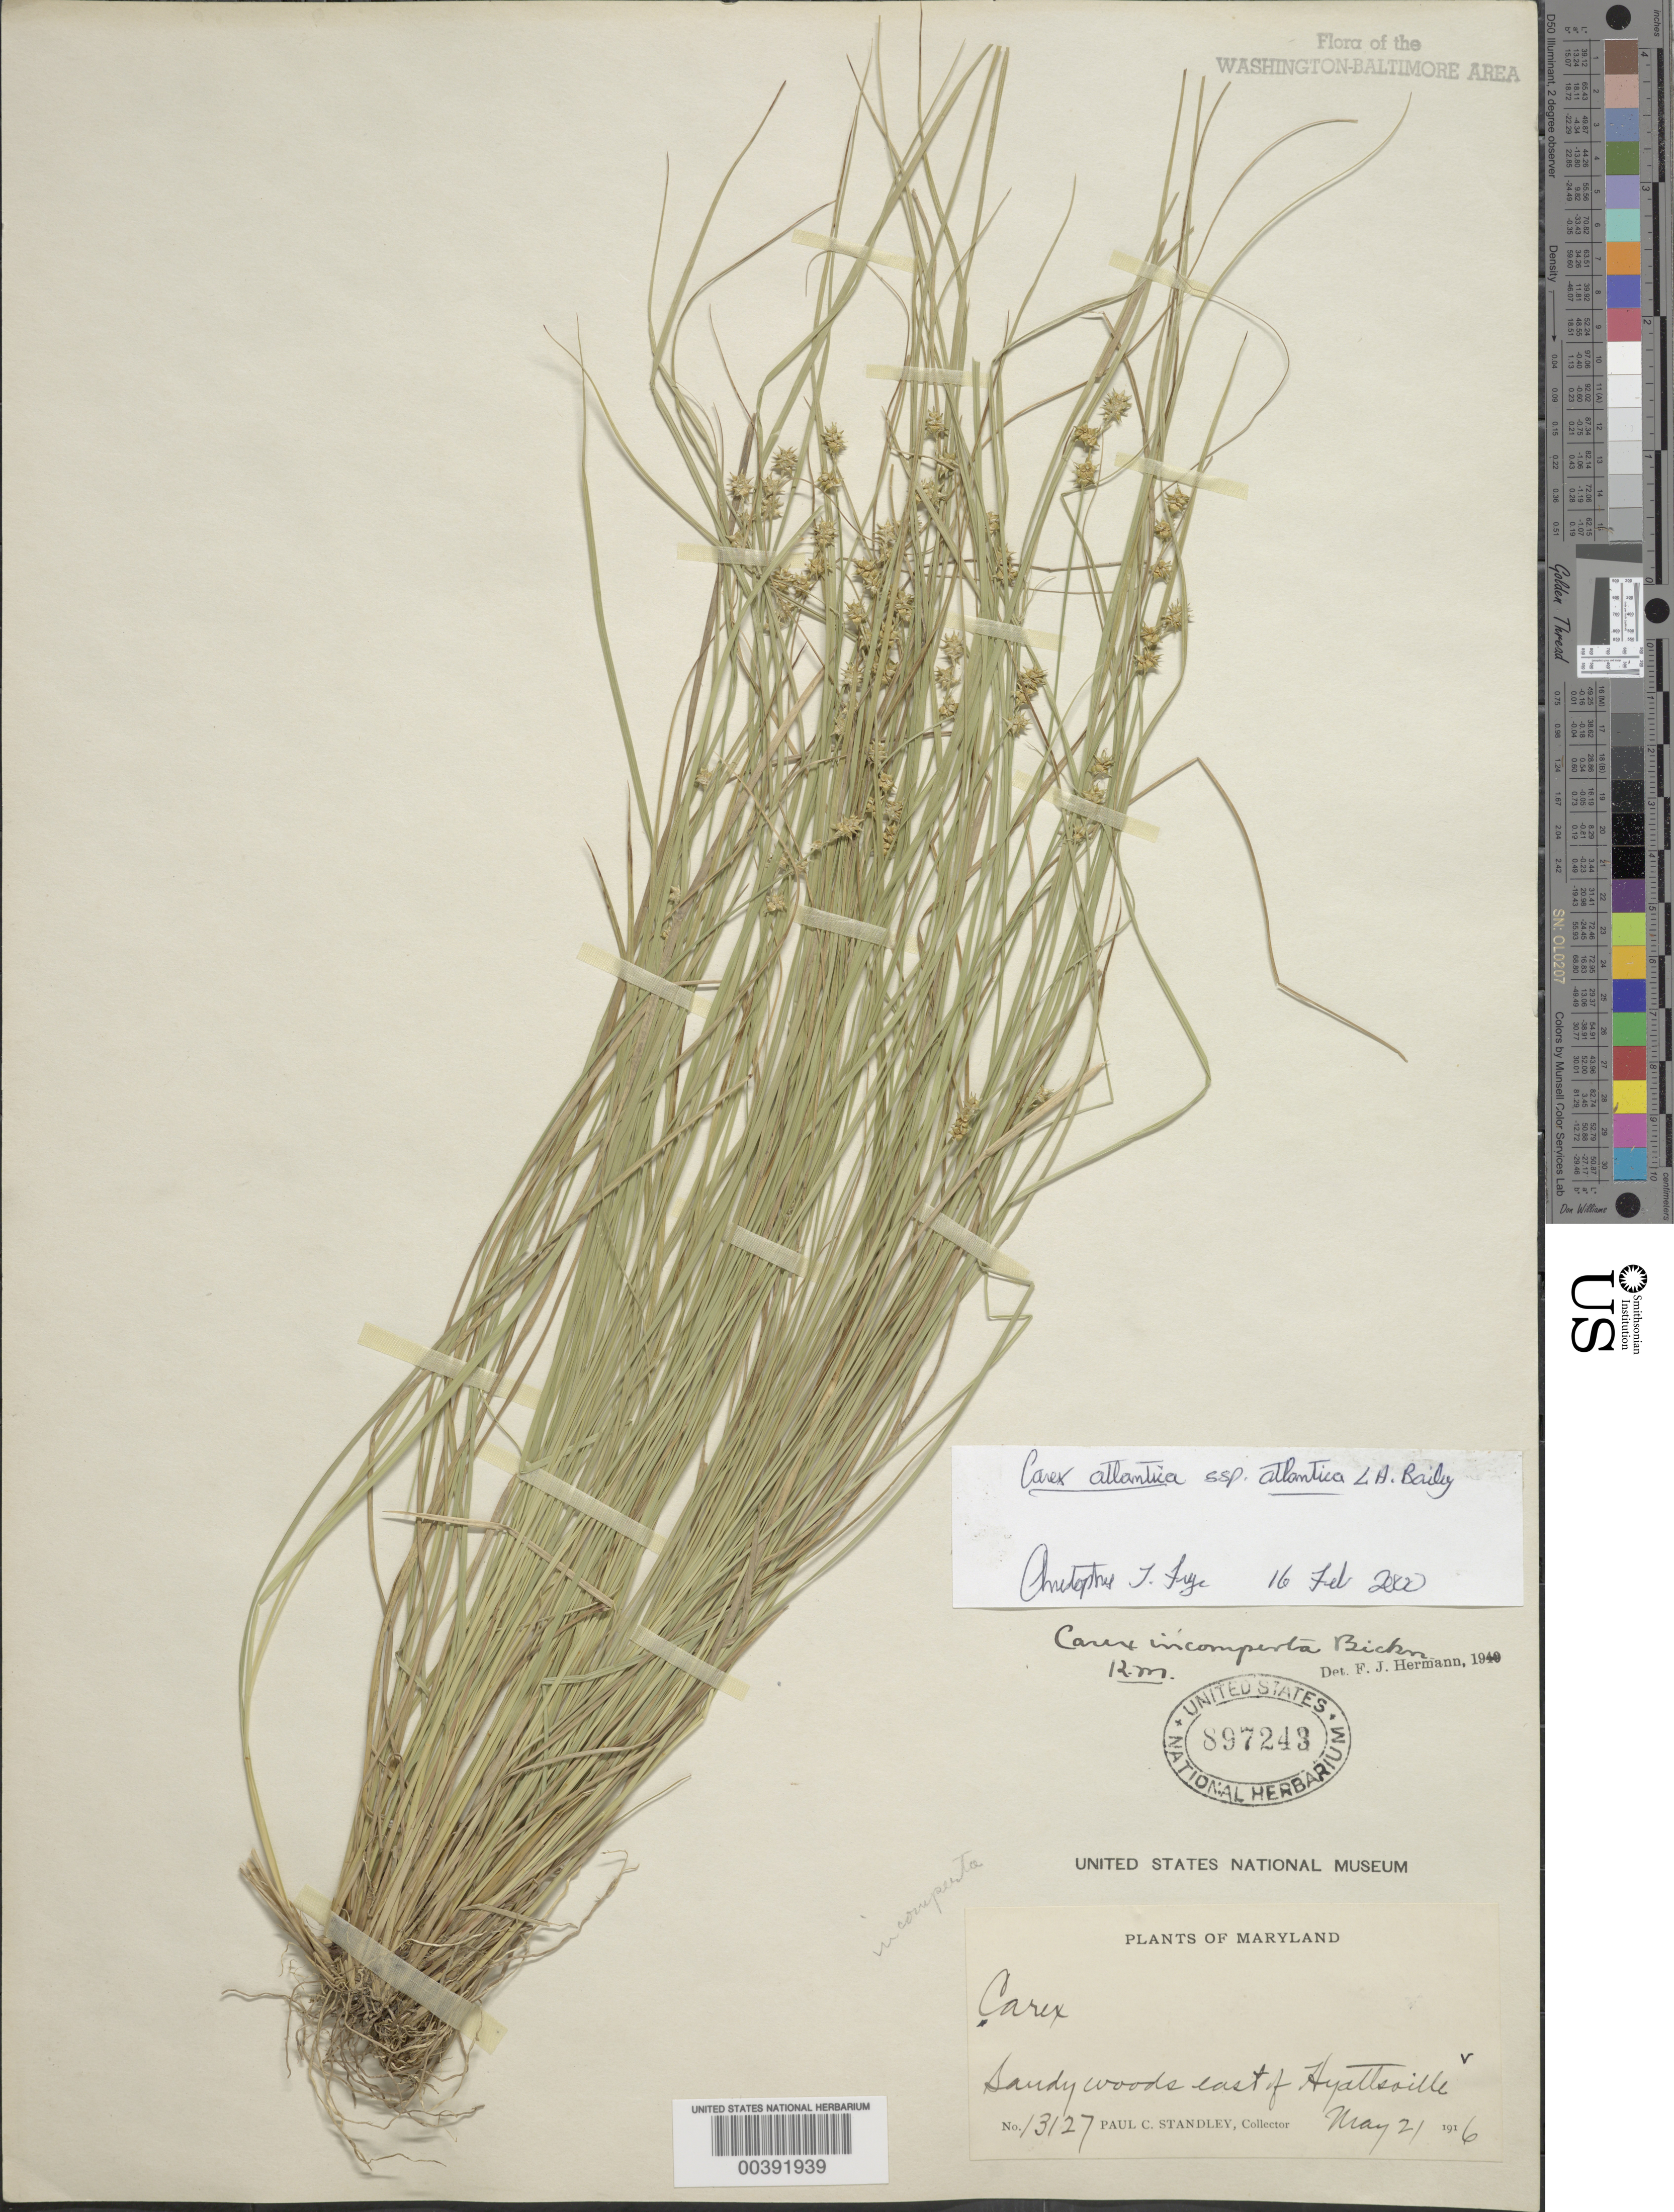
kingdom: Plantae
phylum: Tracheophyta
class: Liliopsida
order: Poales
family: Cyperaceae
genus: Carex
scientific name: Carex atlantica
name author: L.H. Bailey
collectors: P. C. Standley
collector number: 13127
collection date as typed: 21 May 1916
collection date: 1916-05-21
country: United States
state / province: Maryland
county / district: Prince George's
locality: East of Hyattsville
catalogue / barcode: US 897243